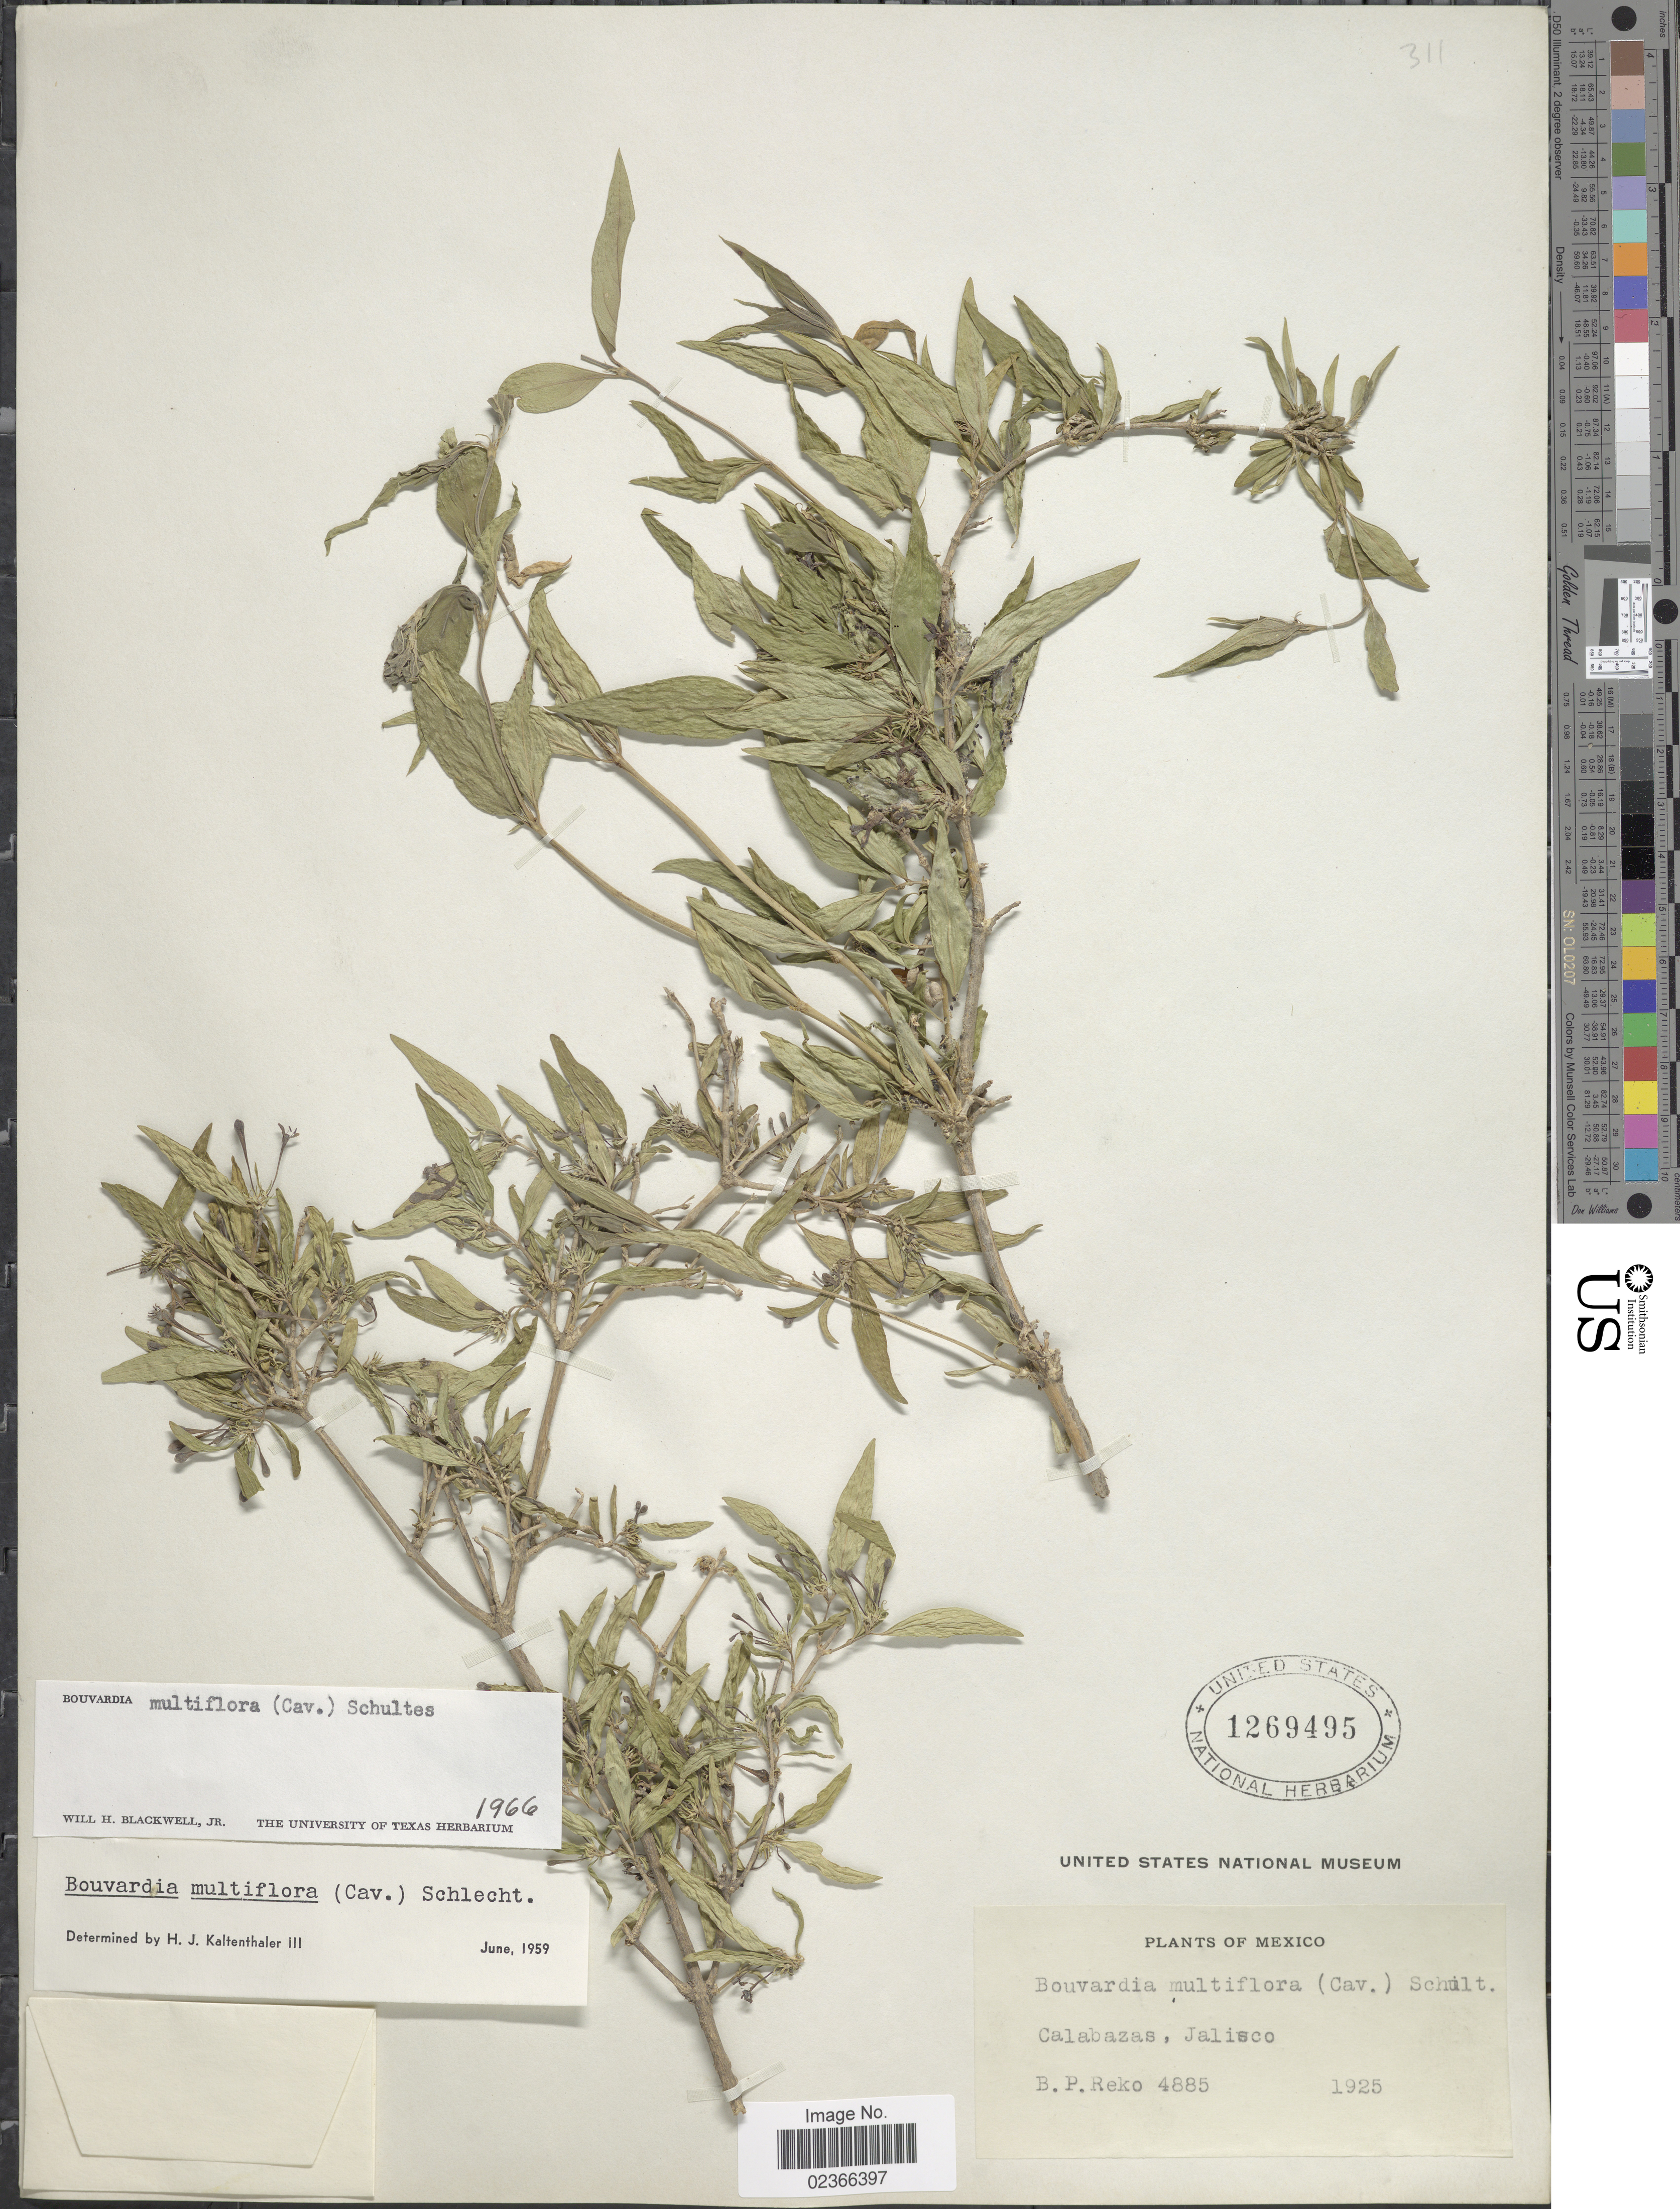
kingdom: Plantae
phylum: Tracheophyta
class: Magnoliopsida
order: Gentianales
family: Rubiaceae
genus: Bouvardia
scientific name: Bouvardia multiflora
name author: (Cav.) Schult.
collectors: B. P. Reko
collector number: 4885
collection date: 1925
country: Mexico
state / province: Jalisco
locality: Calabazas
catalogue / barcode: US 1269495